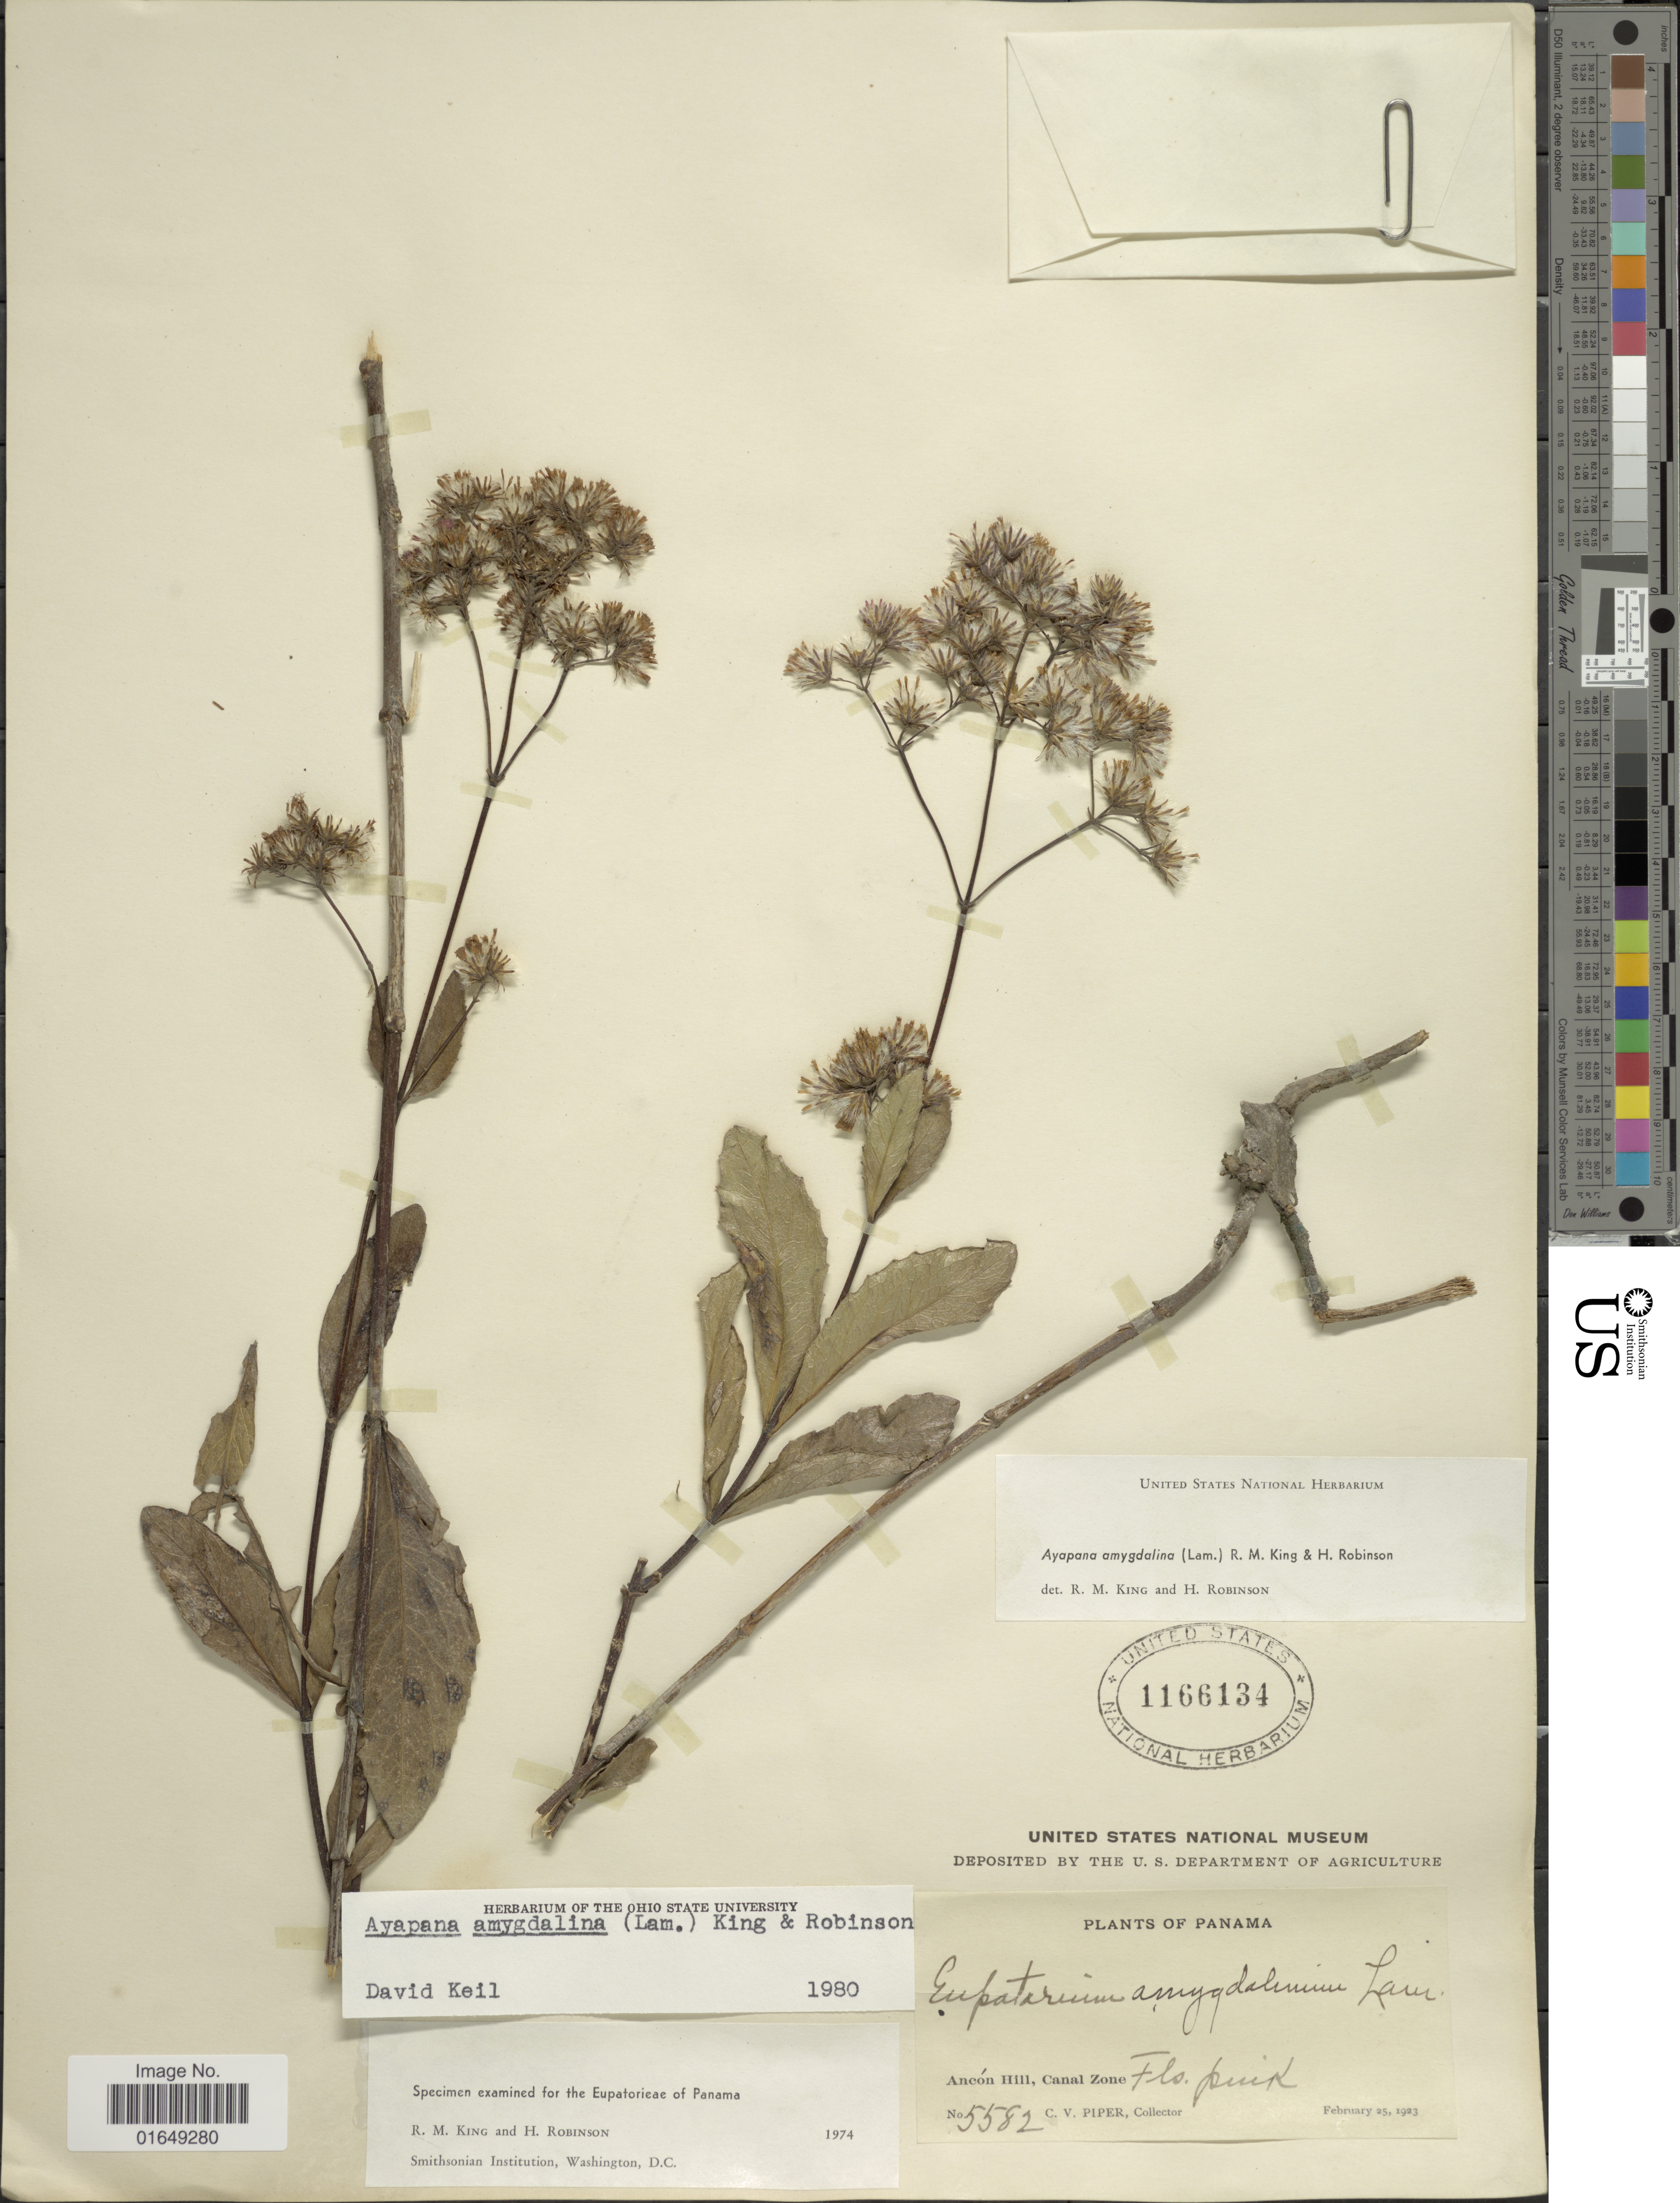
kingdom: Plantae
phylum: Tracheophyta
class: Magnoliopsida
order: Asterales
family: Asteraceae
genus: Ayapana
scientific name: Ayapana amygdalina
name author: (Lam.) R.M. King & H. Rob.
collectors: C. V. Piper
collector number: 5582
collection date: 1923-02-25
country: Panama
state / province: Colón / Panamá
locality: Ancón Hill.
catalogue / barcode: US 1166134